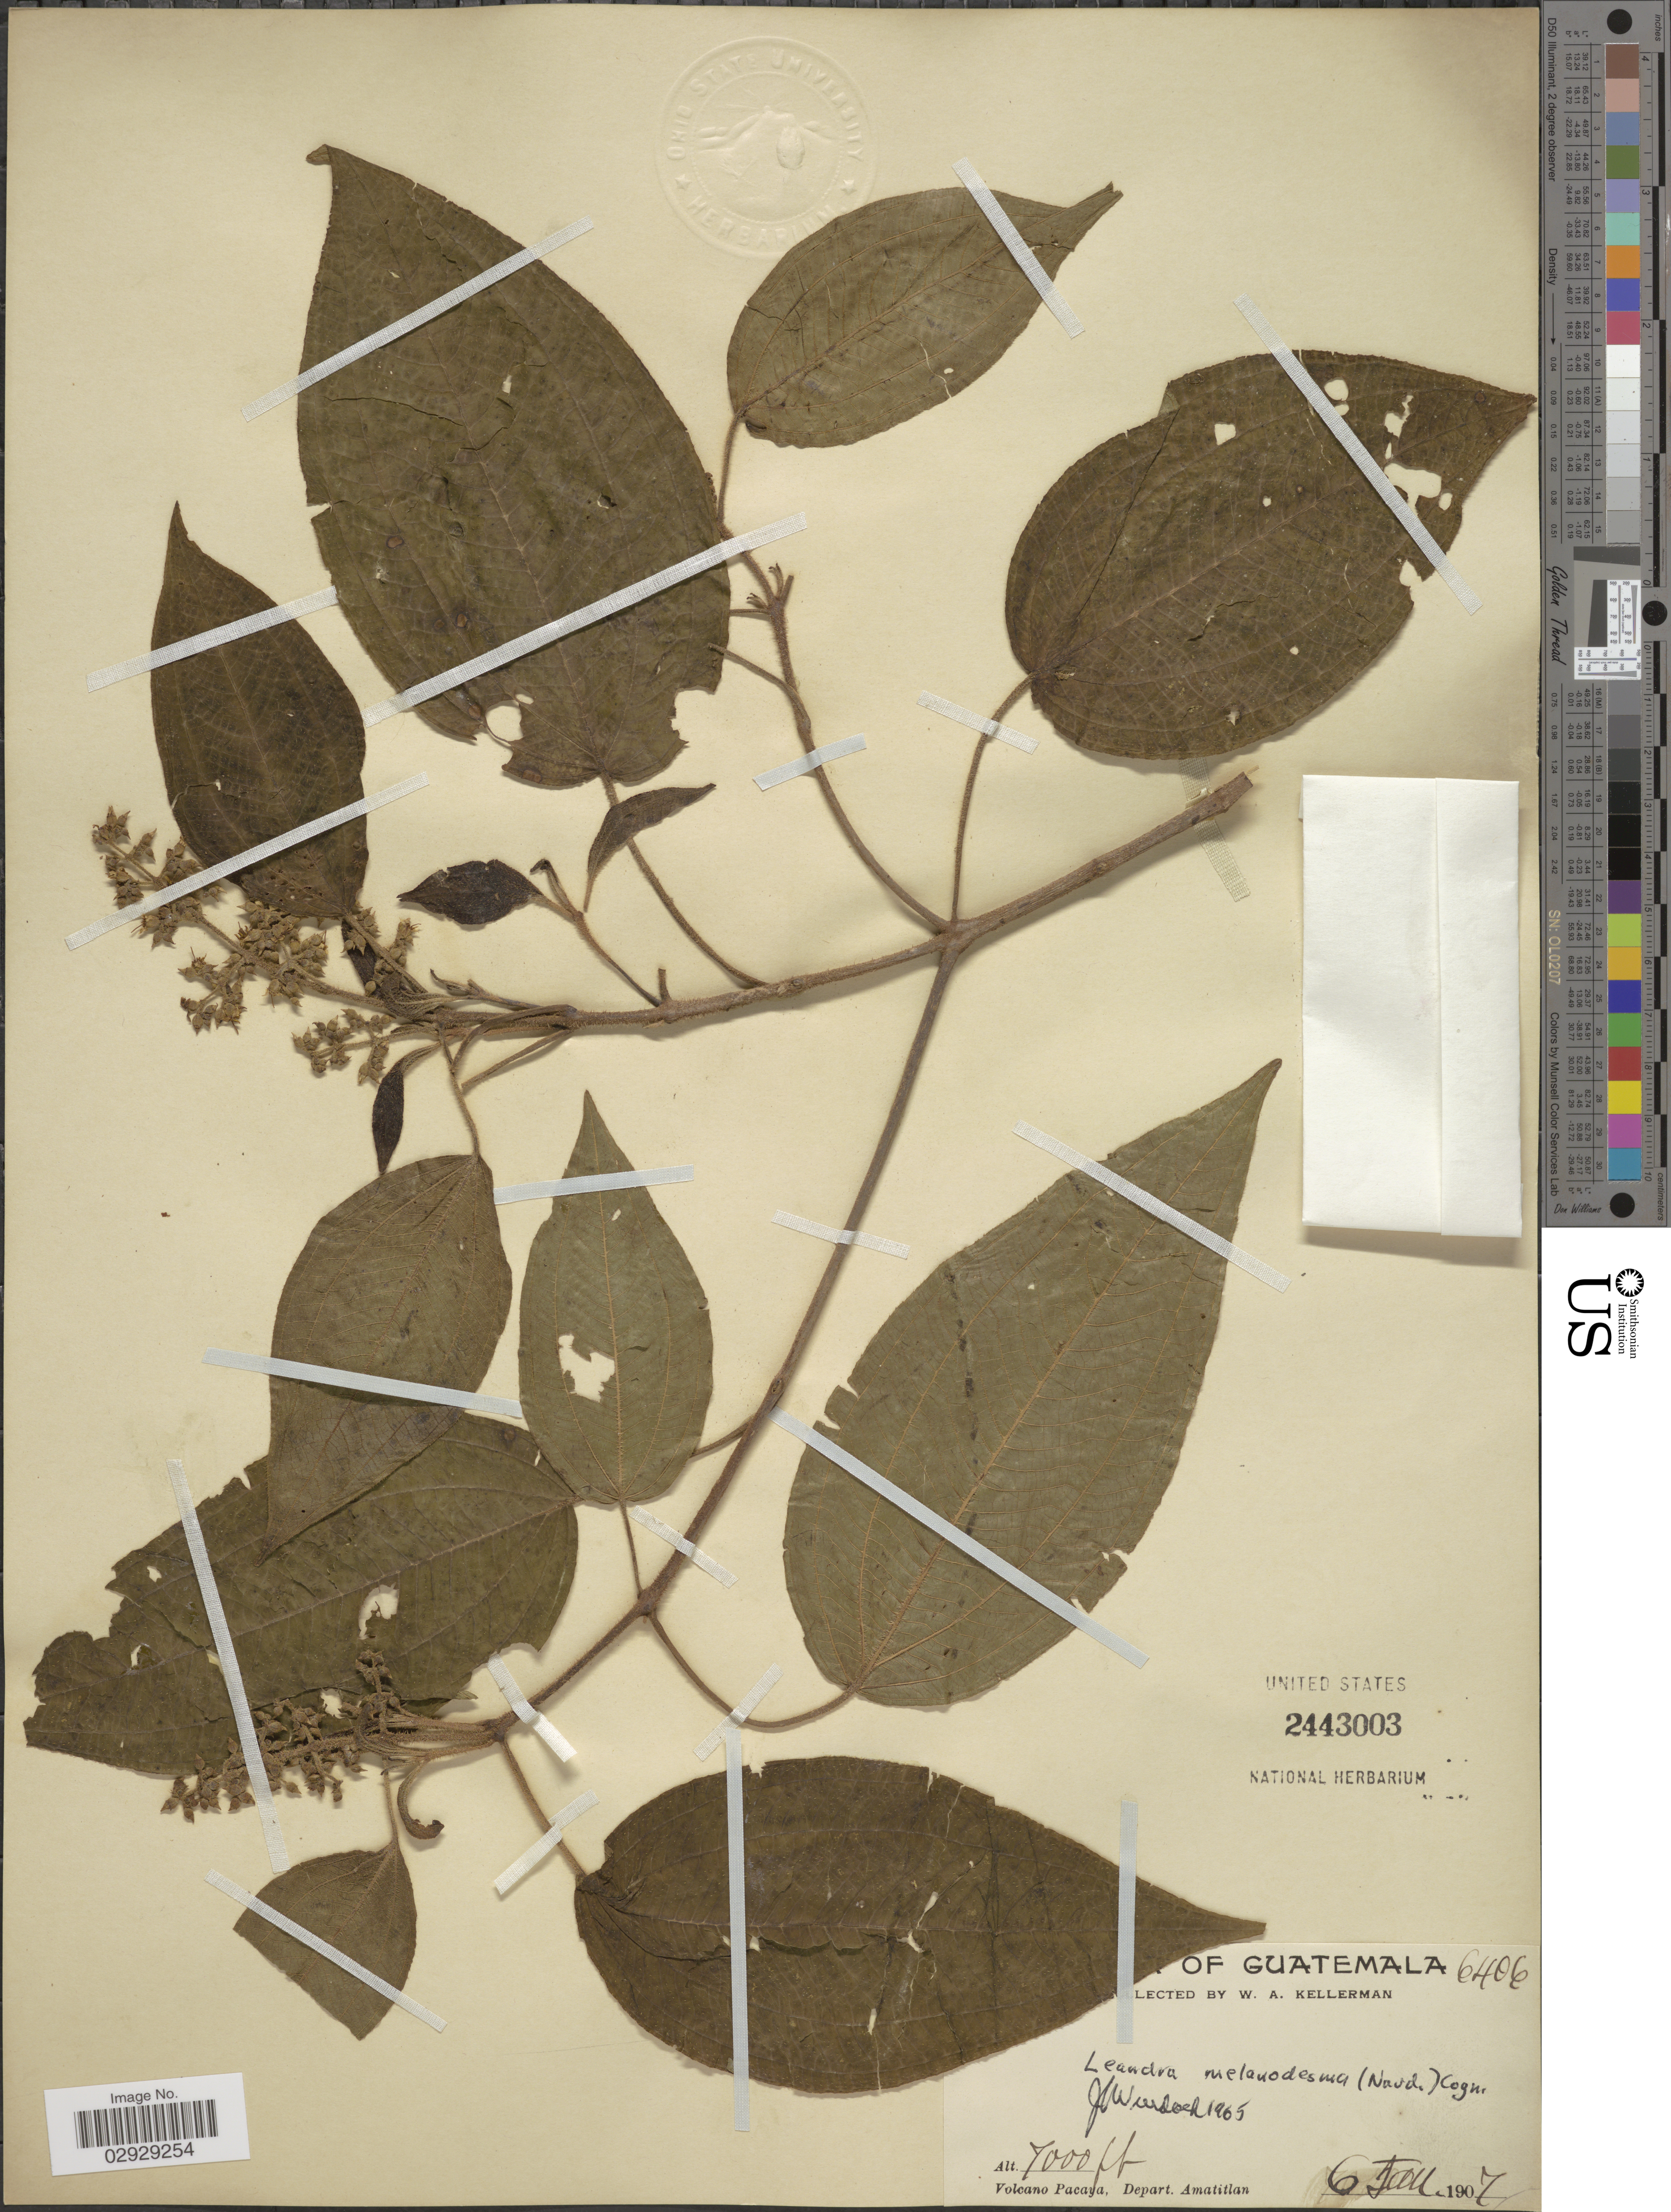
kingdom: Plantae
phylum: Tracheophyta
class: Magnoliopsida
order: Myrtales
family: Melastomataceae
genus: Leandra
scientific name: Leandra melanodesma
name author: (Naudin) Cogn.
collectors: W. Kellerman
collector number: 6406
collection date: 1907-01-06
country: Guatemala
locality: Volcano Pacaya, Depart. Amatitlan.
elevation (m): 2134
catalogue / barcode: US 2443003